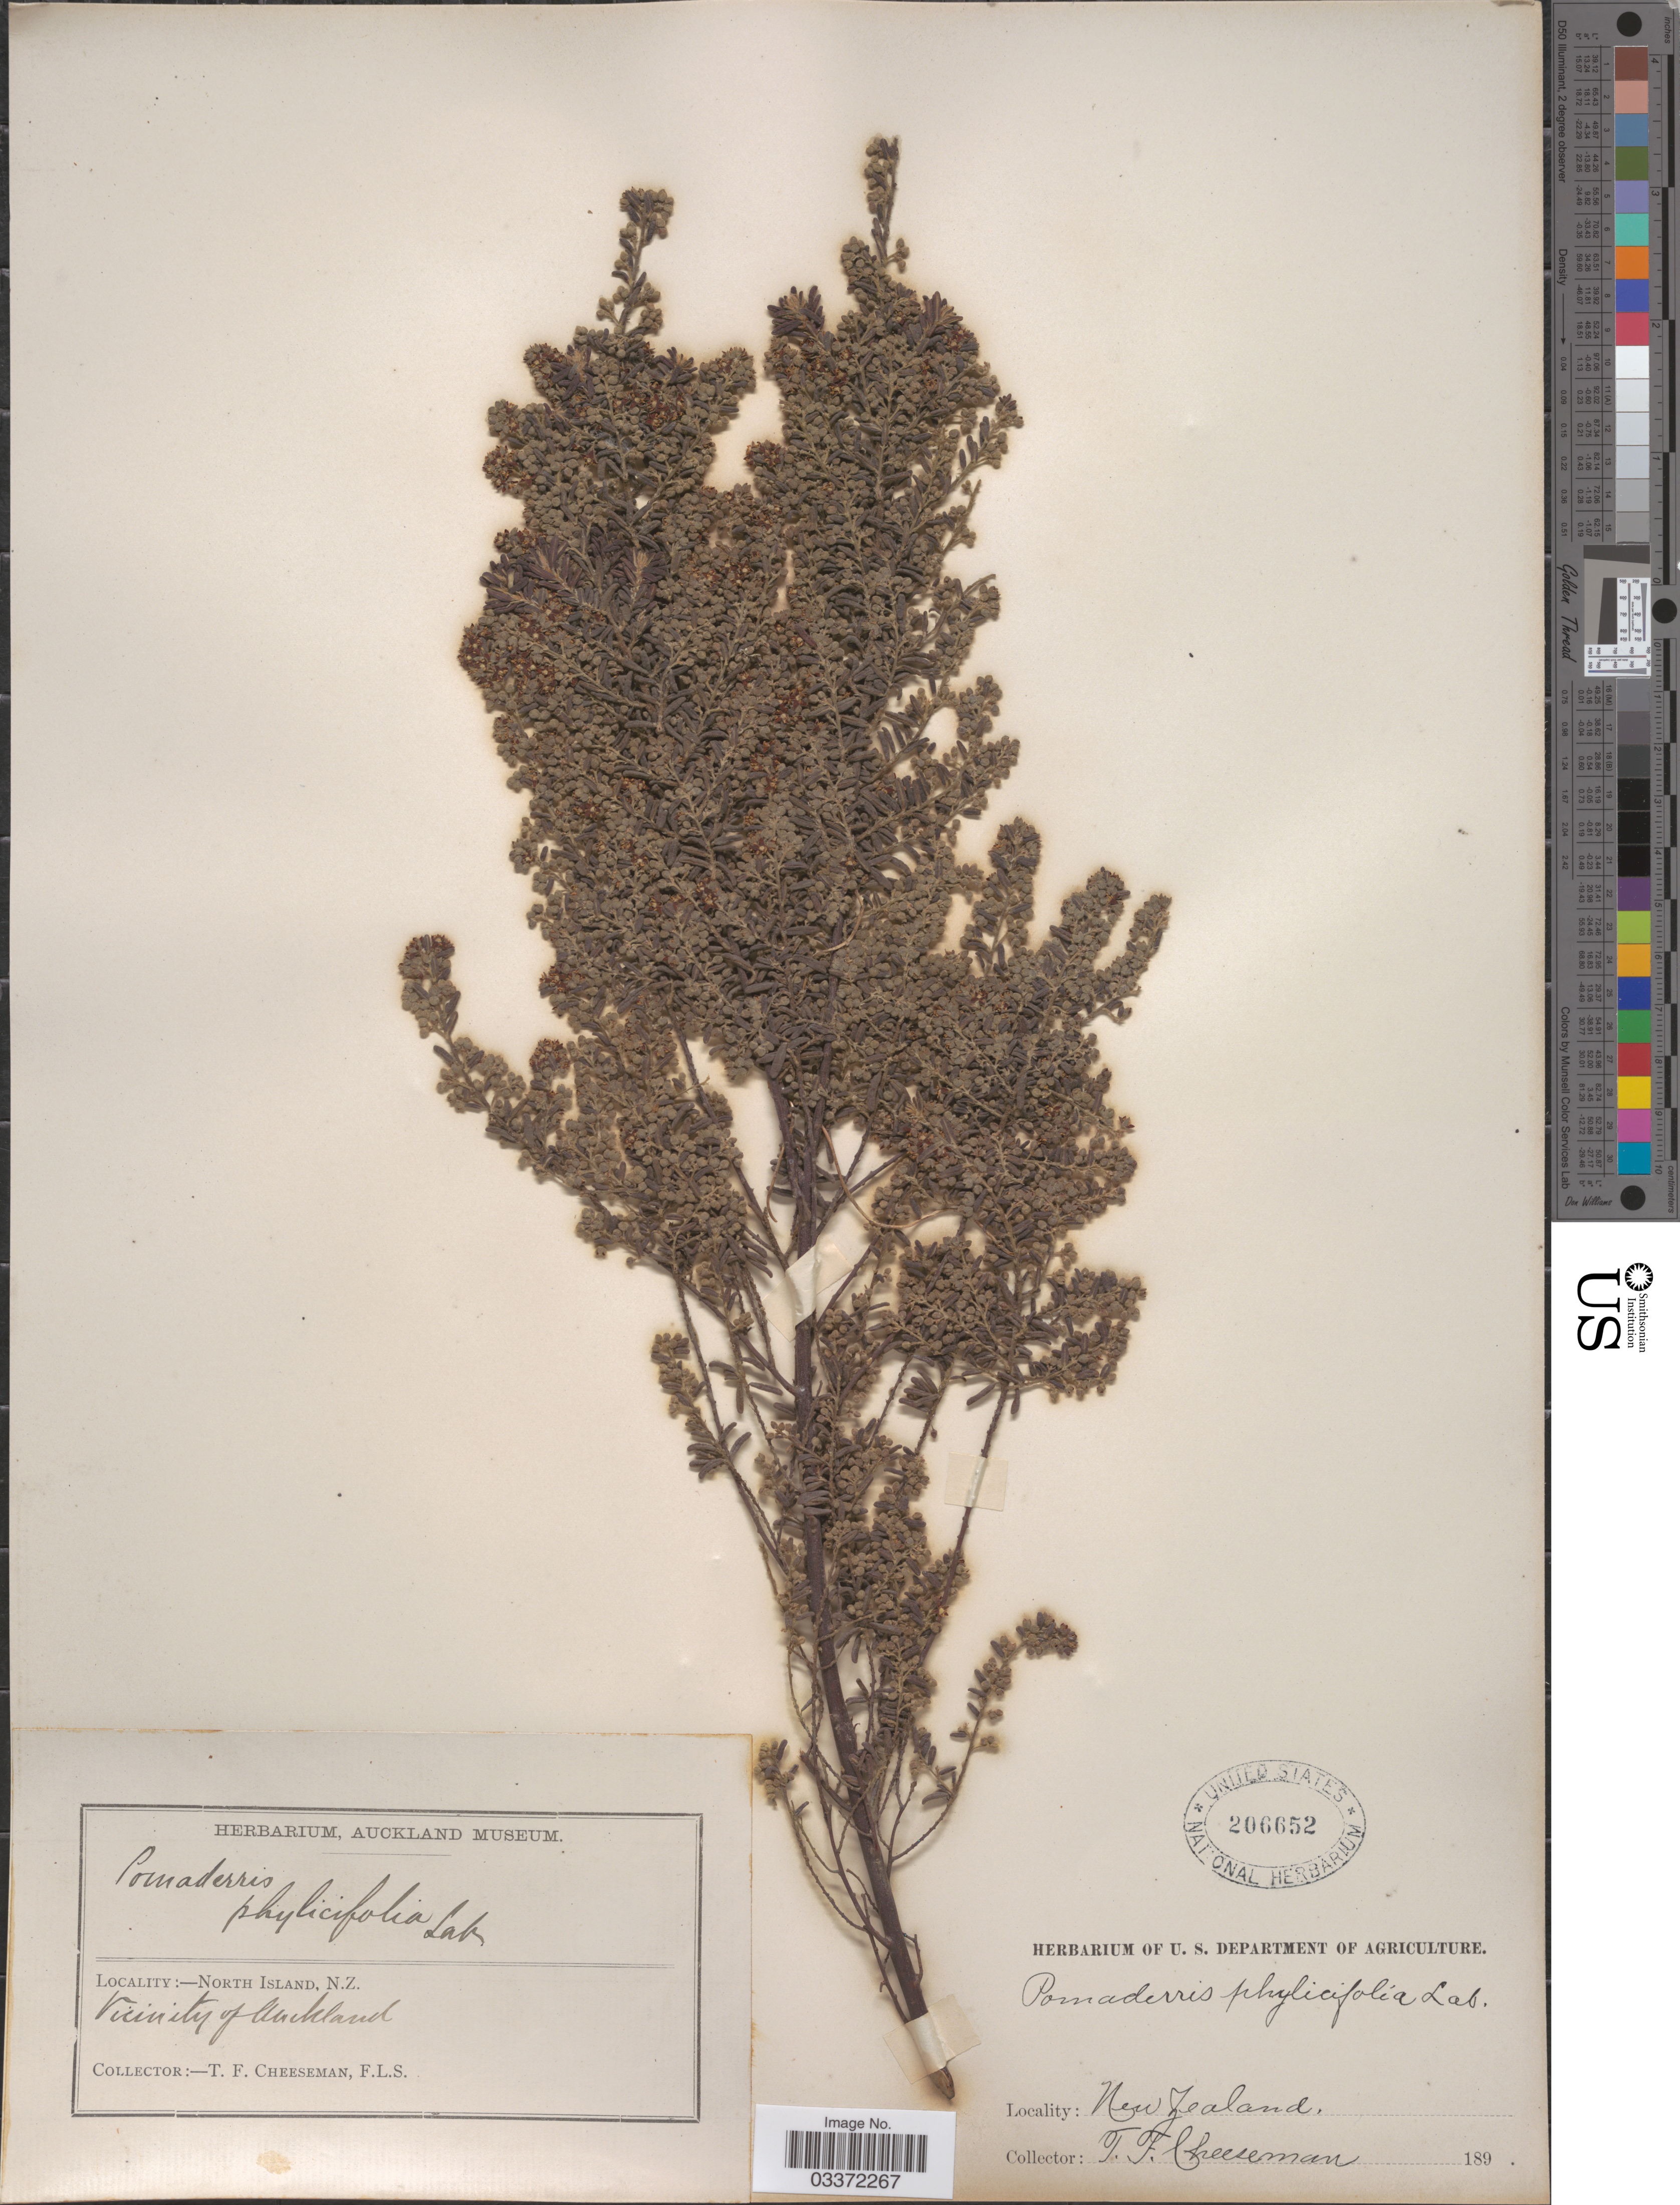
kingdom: Plantae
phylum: Tracheophyta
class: Magnoliopsida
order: Rosales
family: Rhamnaceae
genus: Pomaderris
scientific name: Pomaderris phylicifolia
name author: Link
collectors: T. F. Cheeseman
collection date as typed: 189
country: New Zealand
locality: North Island, Vicinity of Auckland.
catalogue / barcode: US 206652